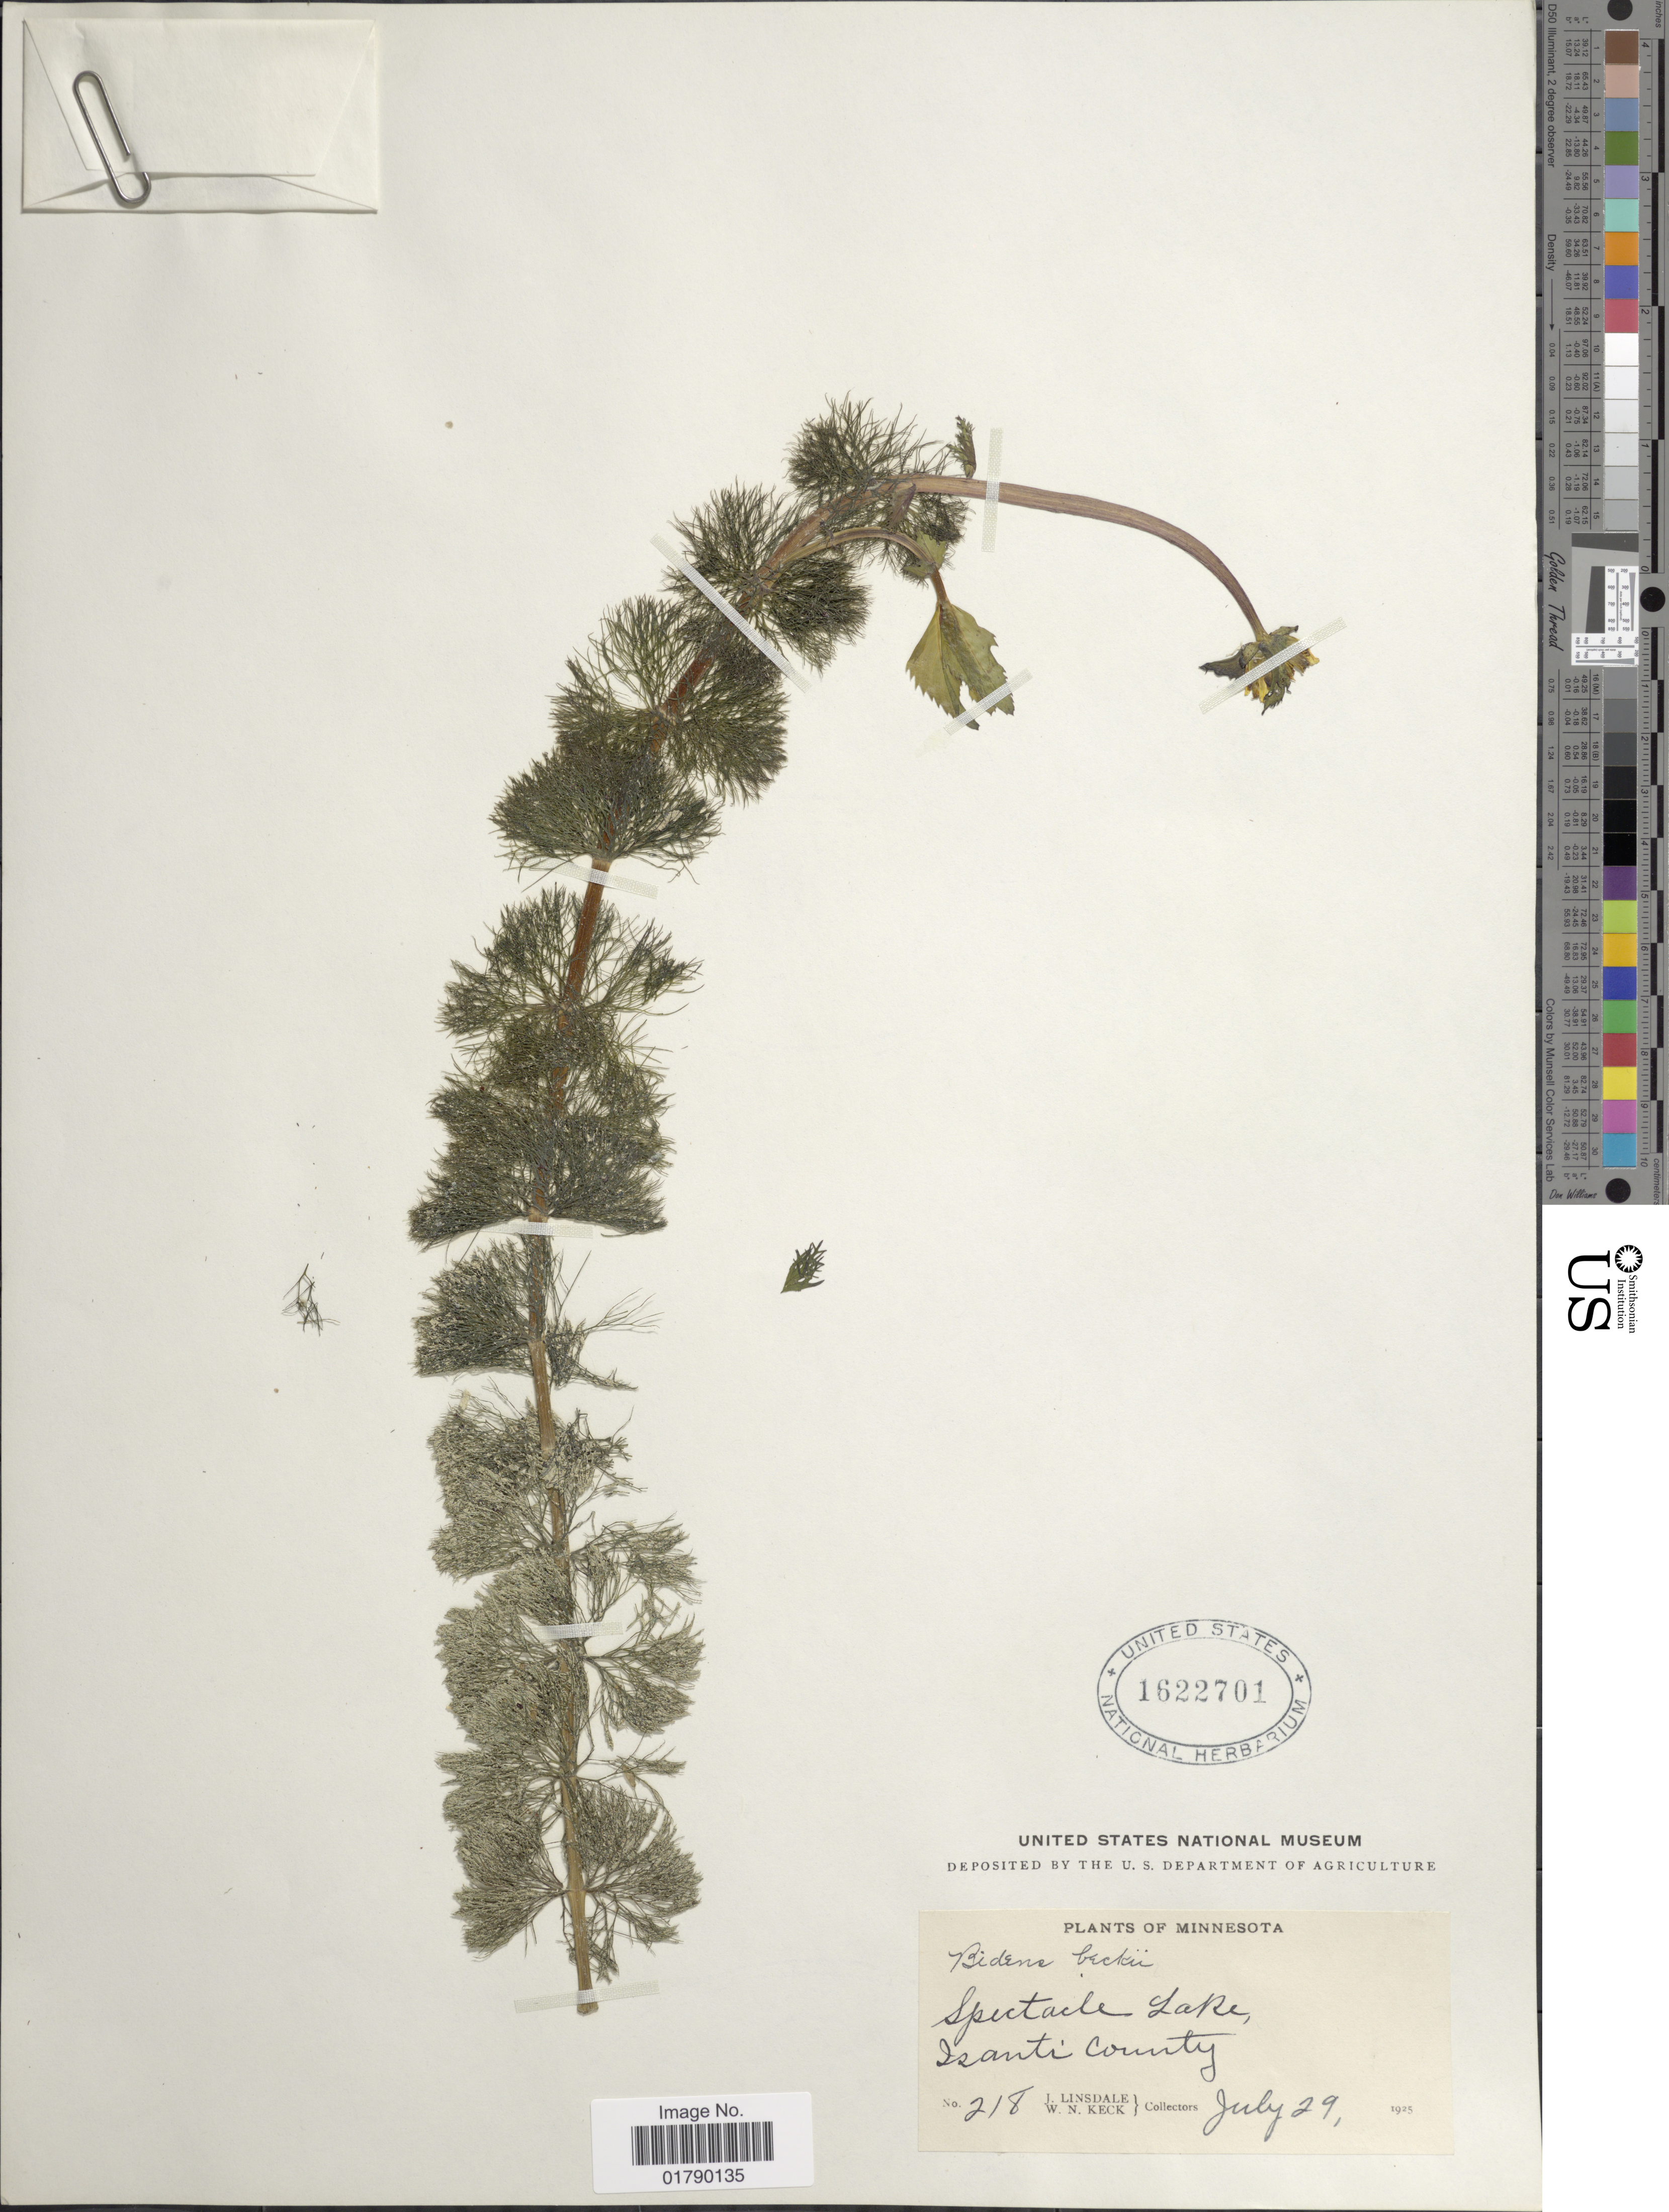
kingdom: Plantae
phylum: Tracheophyta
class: Magnoliopsida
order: Asterales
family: Asteraceae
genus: Megalodonta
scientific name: Megalodonta sp.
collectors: J. Linsdale & W. Keck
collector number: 218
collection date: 1925-07-29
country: United States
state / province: Minnesota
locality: Spectacle Lake, Isanti County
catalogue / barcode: US 1622701